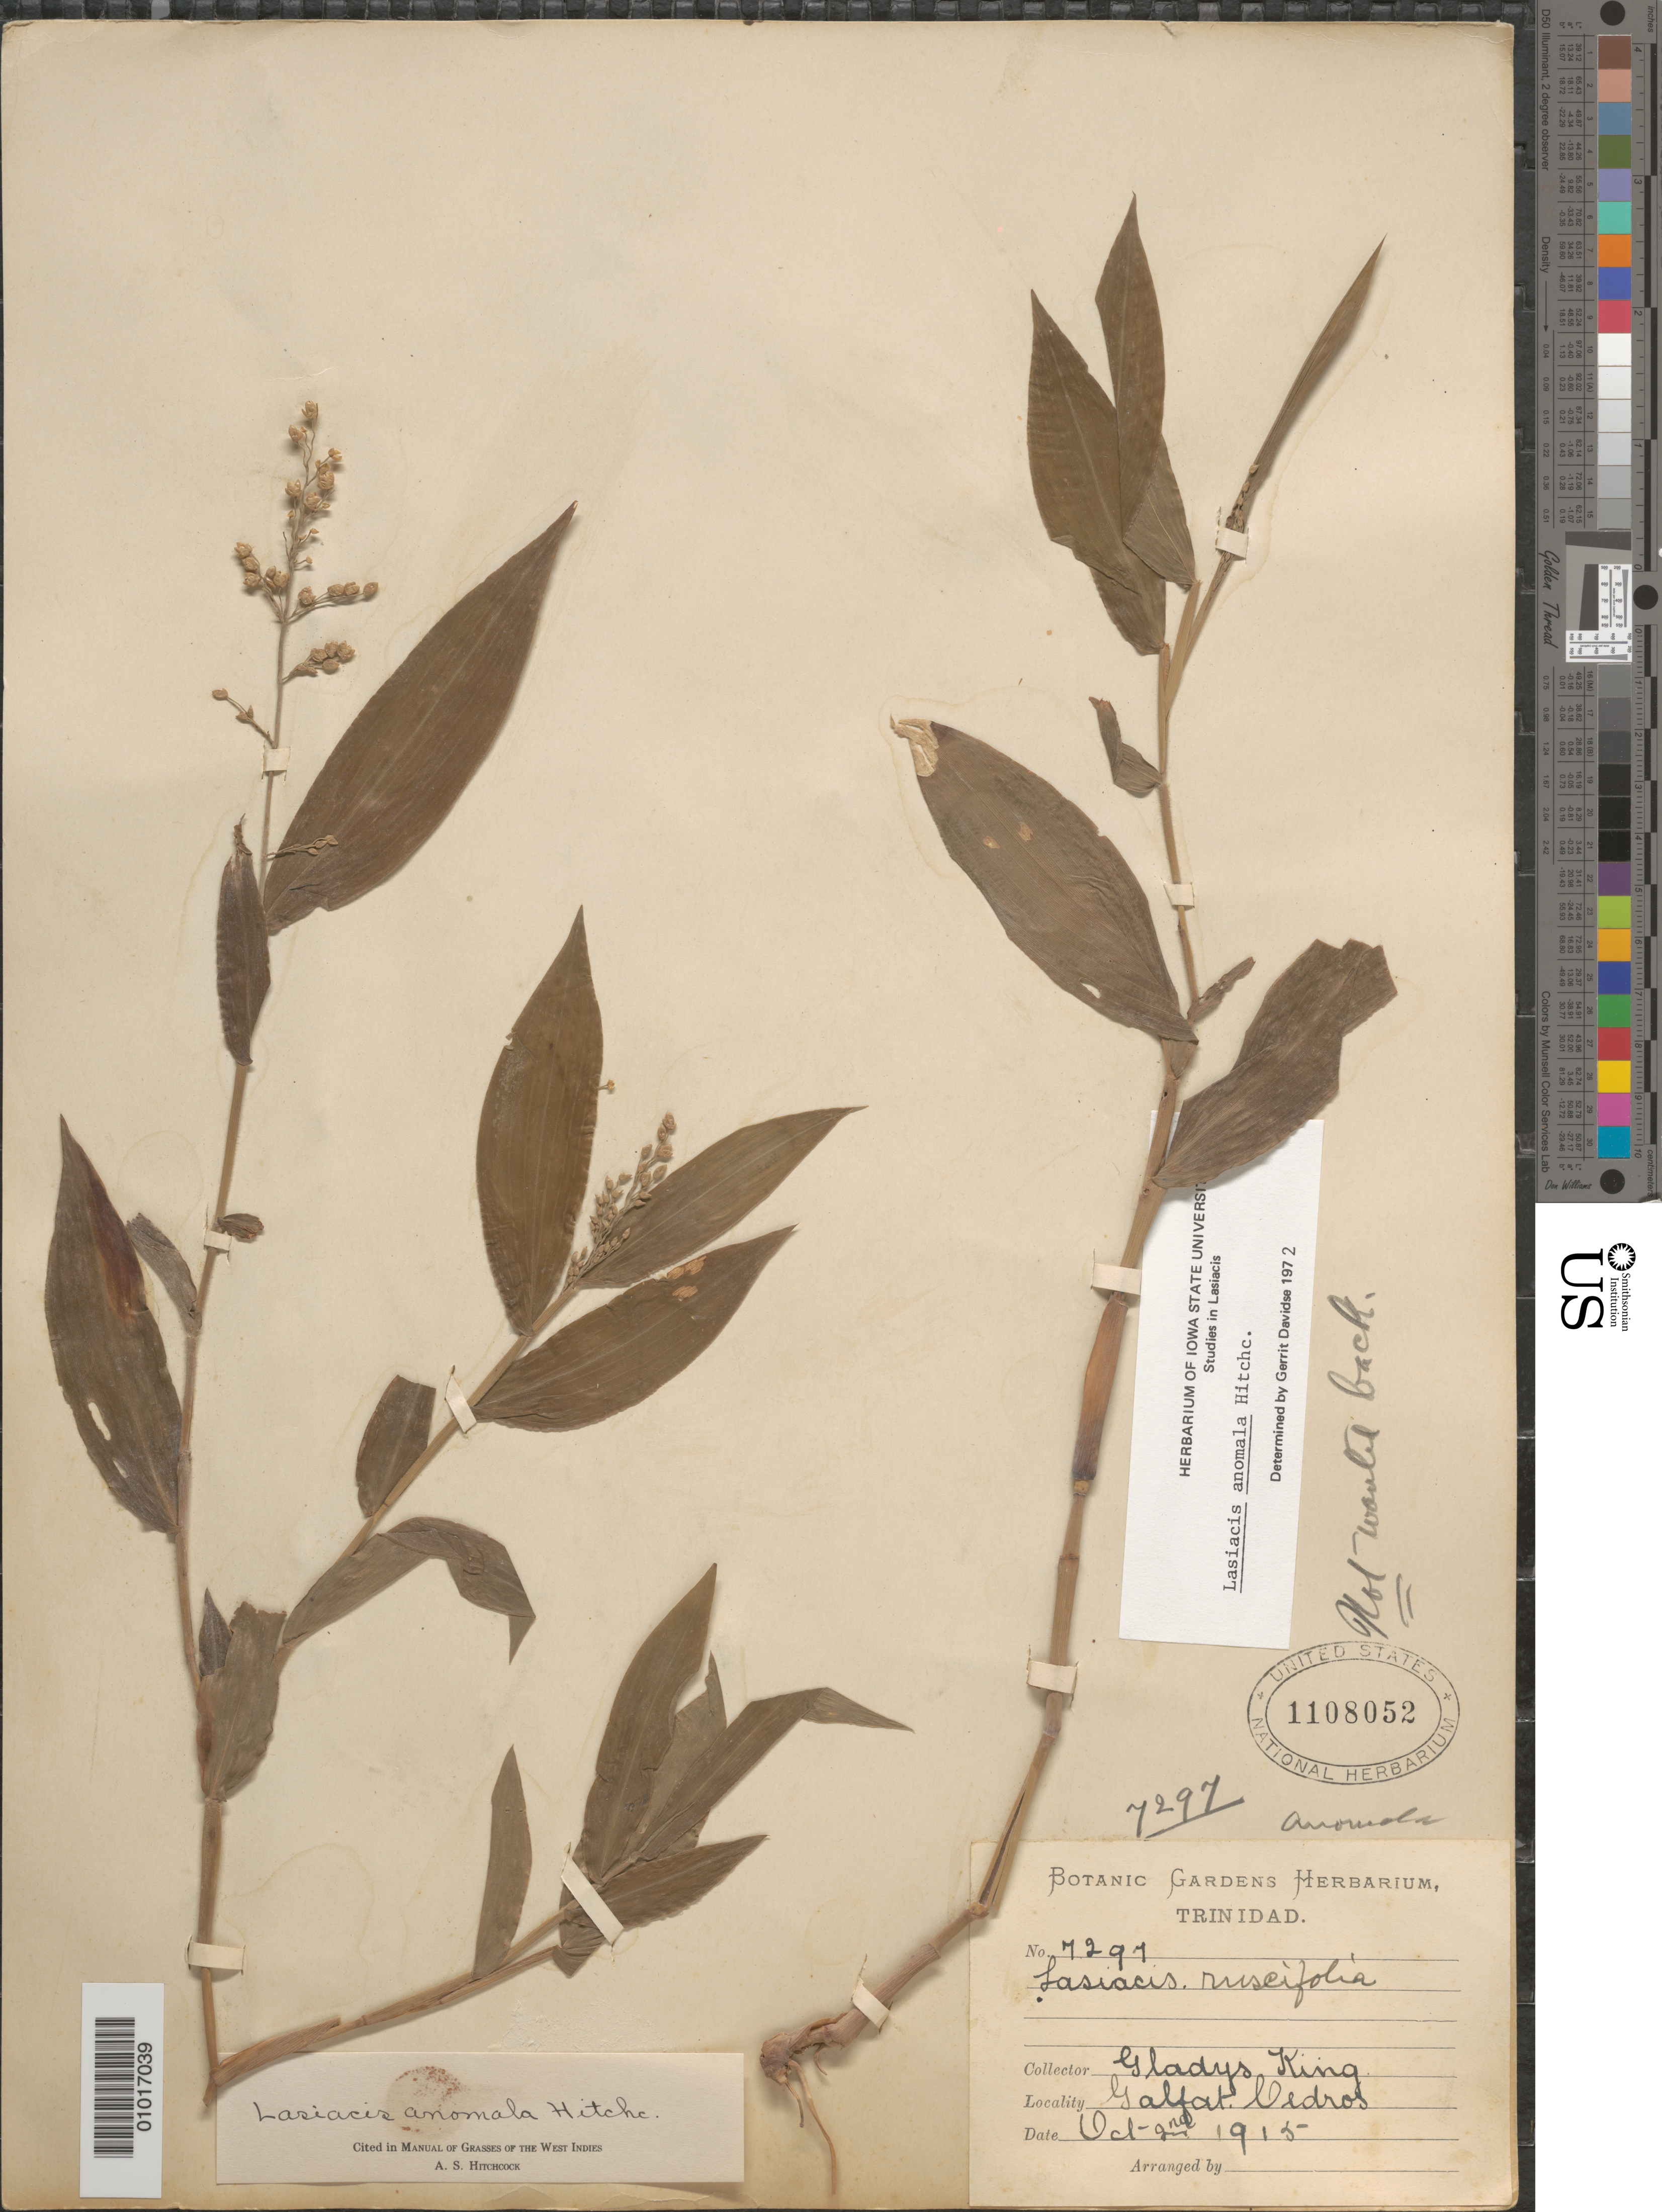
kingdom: Plantae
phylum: Tracheophyta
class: Liliopsida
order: Poales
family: Poaceae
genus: Lasiacis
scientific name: Lasiacis anomala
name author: Hitchc.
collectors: G. King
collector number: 7297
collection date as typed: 02 Oct 1915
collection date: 1915-10-02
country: Trinidad and Tobago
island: Trinidad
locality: Nedros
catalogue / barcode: US 1108052